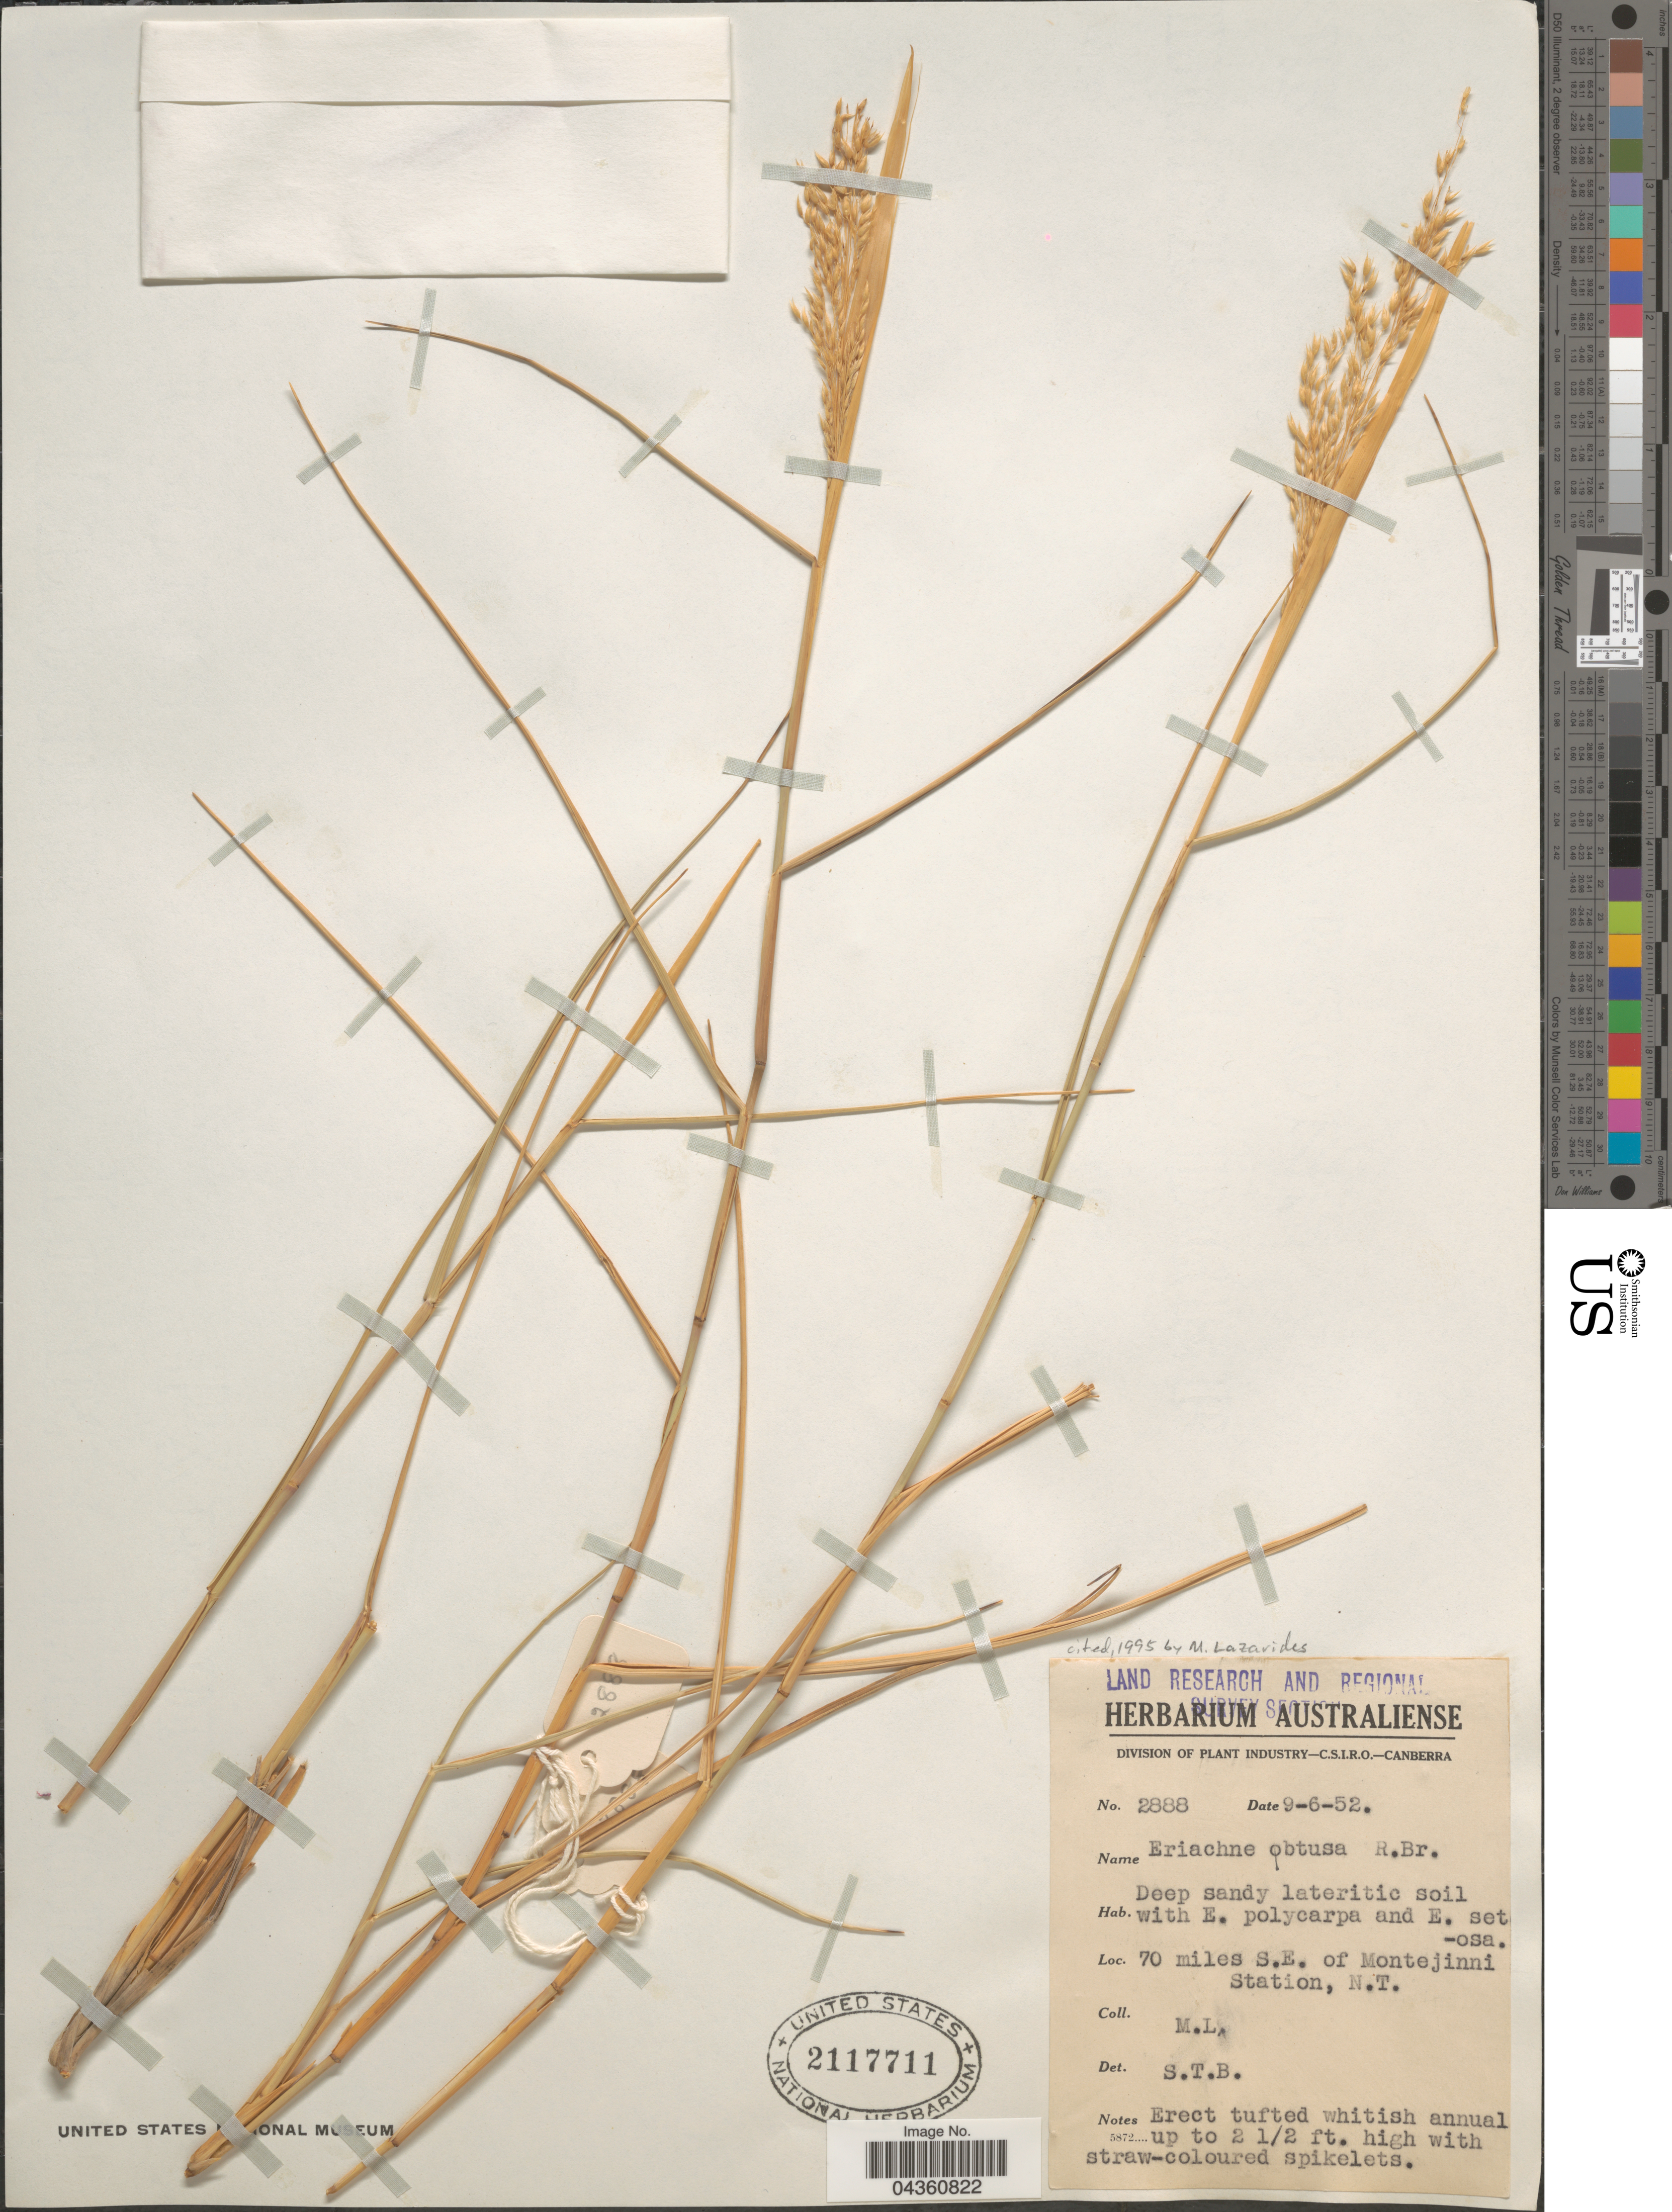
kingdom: Plantae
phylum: Tracheophyta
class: Liliopsida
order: Poales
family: Poaceae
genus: Eriachne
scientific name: Eriachne obtusa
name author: R. Br.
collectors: M. L.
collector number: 2888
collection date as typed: Transcribed d/m/y: 9/6/52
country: Australia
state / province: Northern Territory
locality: Land Research and Regional Survey Section. 70 miles S.E. of Montejinni Station.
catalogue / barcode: US 2117711